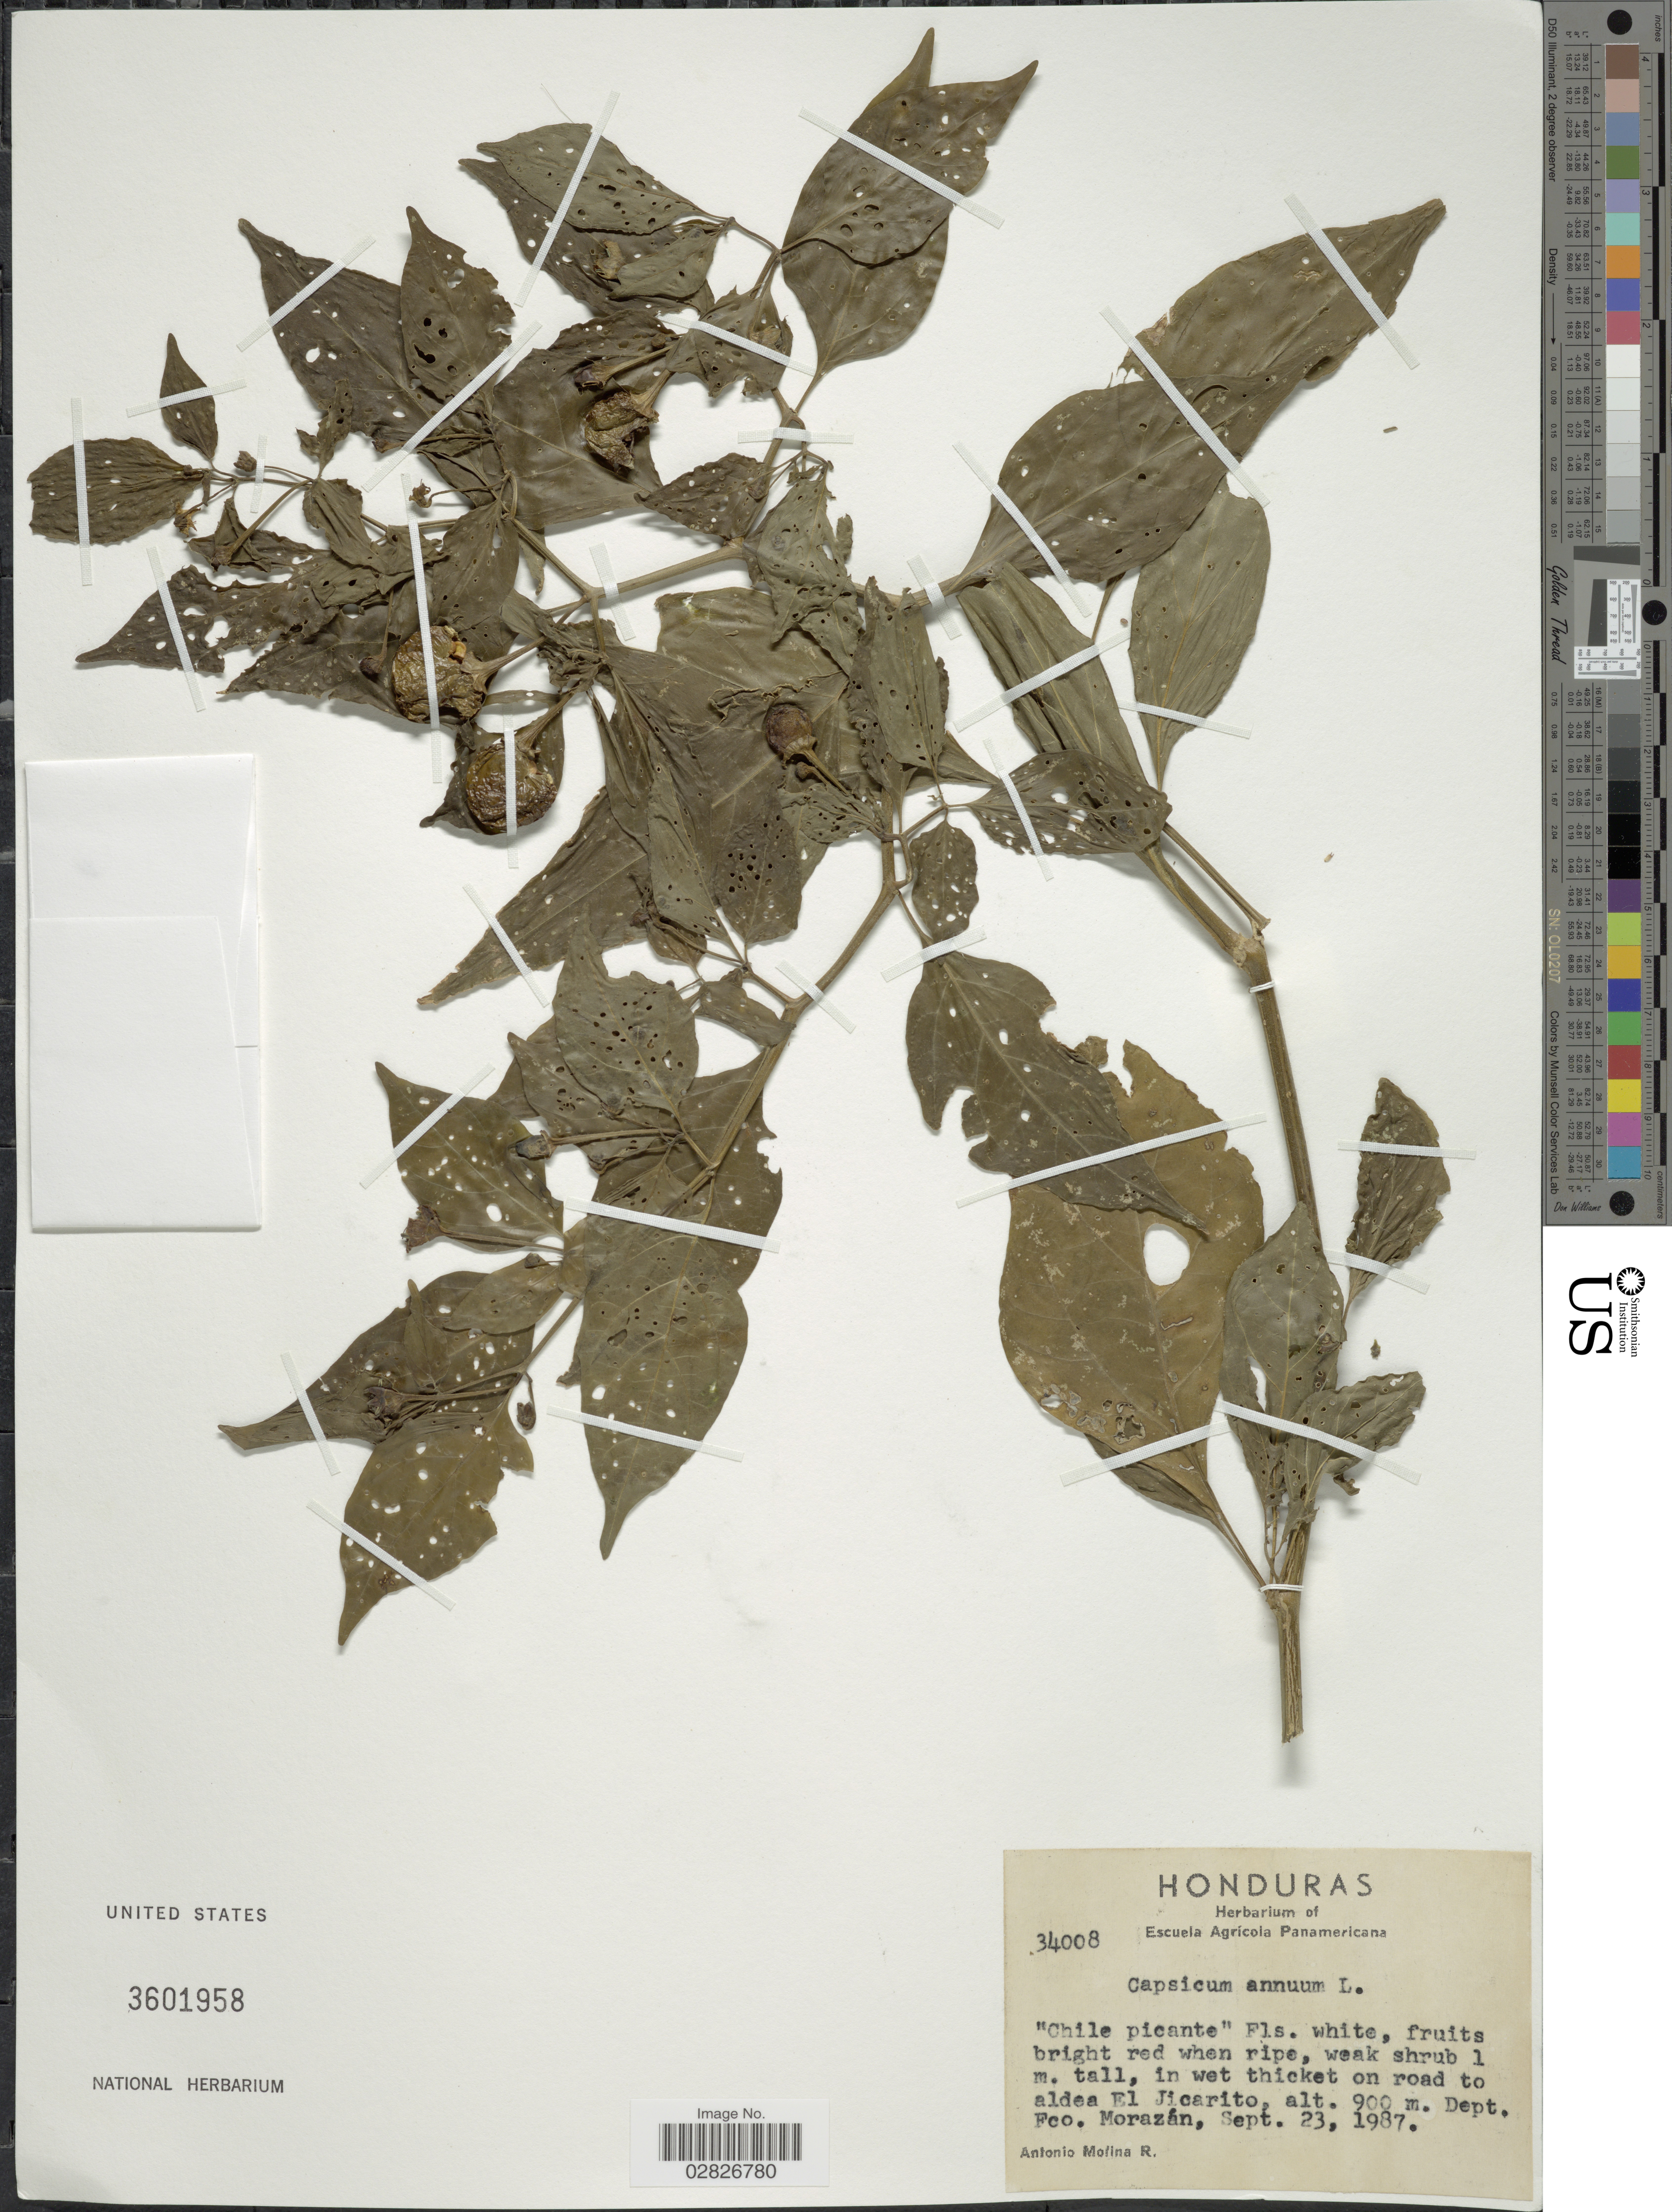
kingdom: Plantae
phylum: Tracheophyta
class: Magnoliopsida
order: Solanales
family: Solanaceae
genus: Capsicum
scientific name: Capsicum annuum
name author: L.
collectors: A. Molina R.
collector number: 34008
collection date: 1987-09-23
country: Honduras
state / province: Fco. Morazán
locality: In wet thicket on road to aldea El Jicarito, Dept. Fco. Morazán.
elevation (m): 900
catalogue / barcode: US 3601958